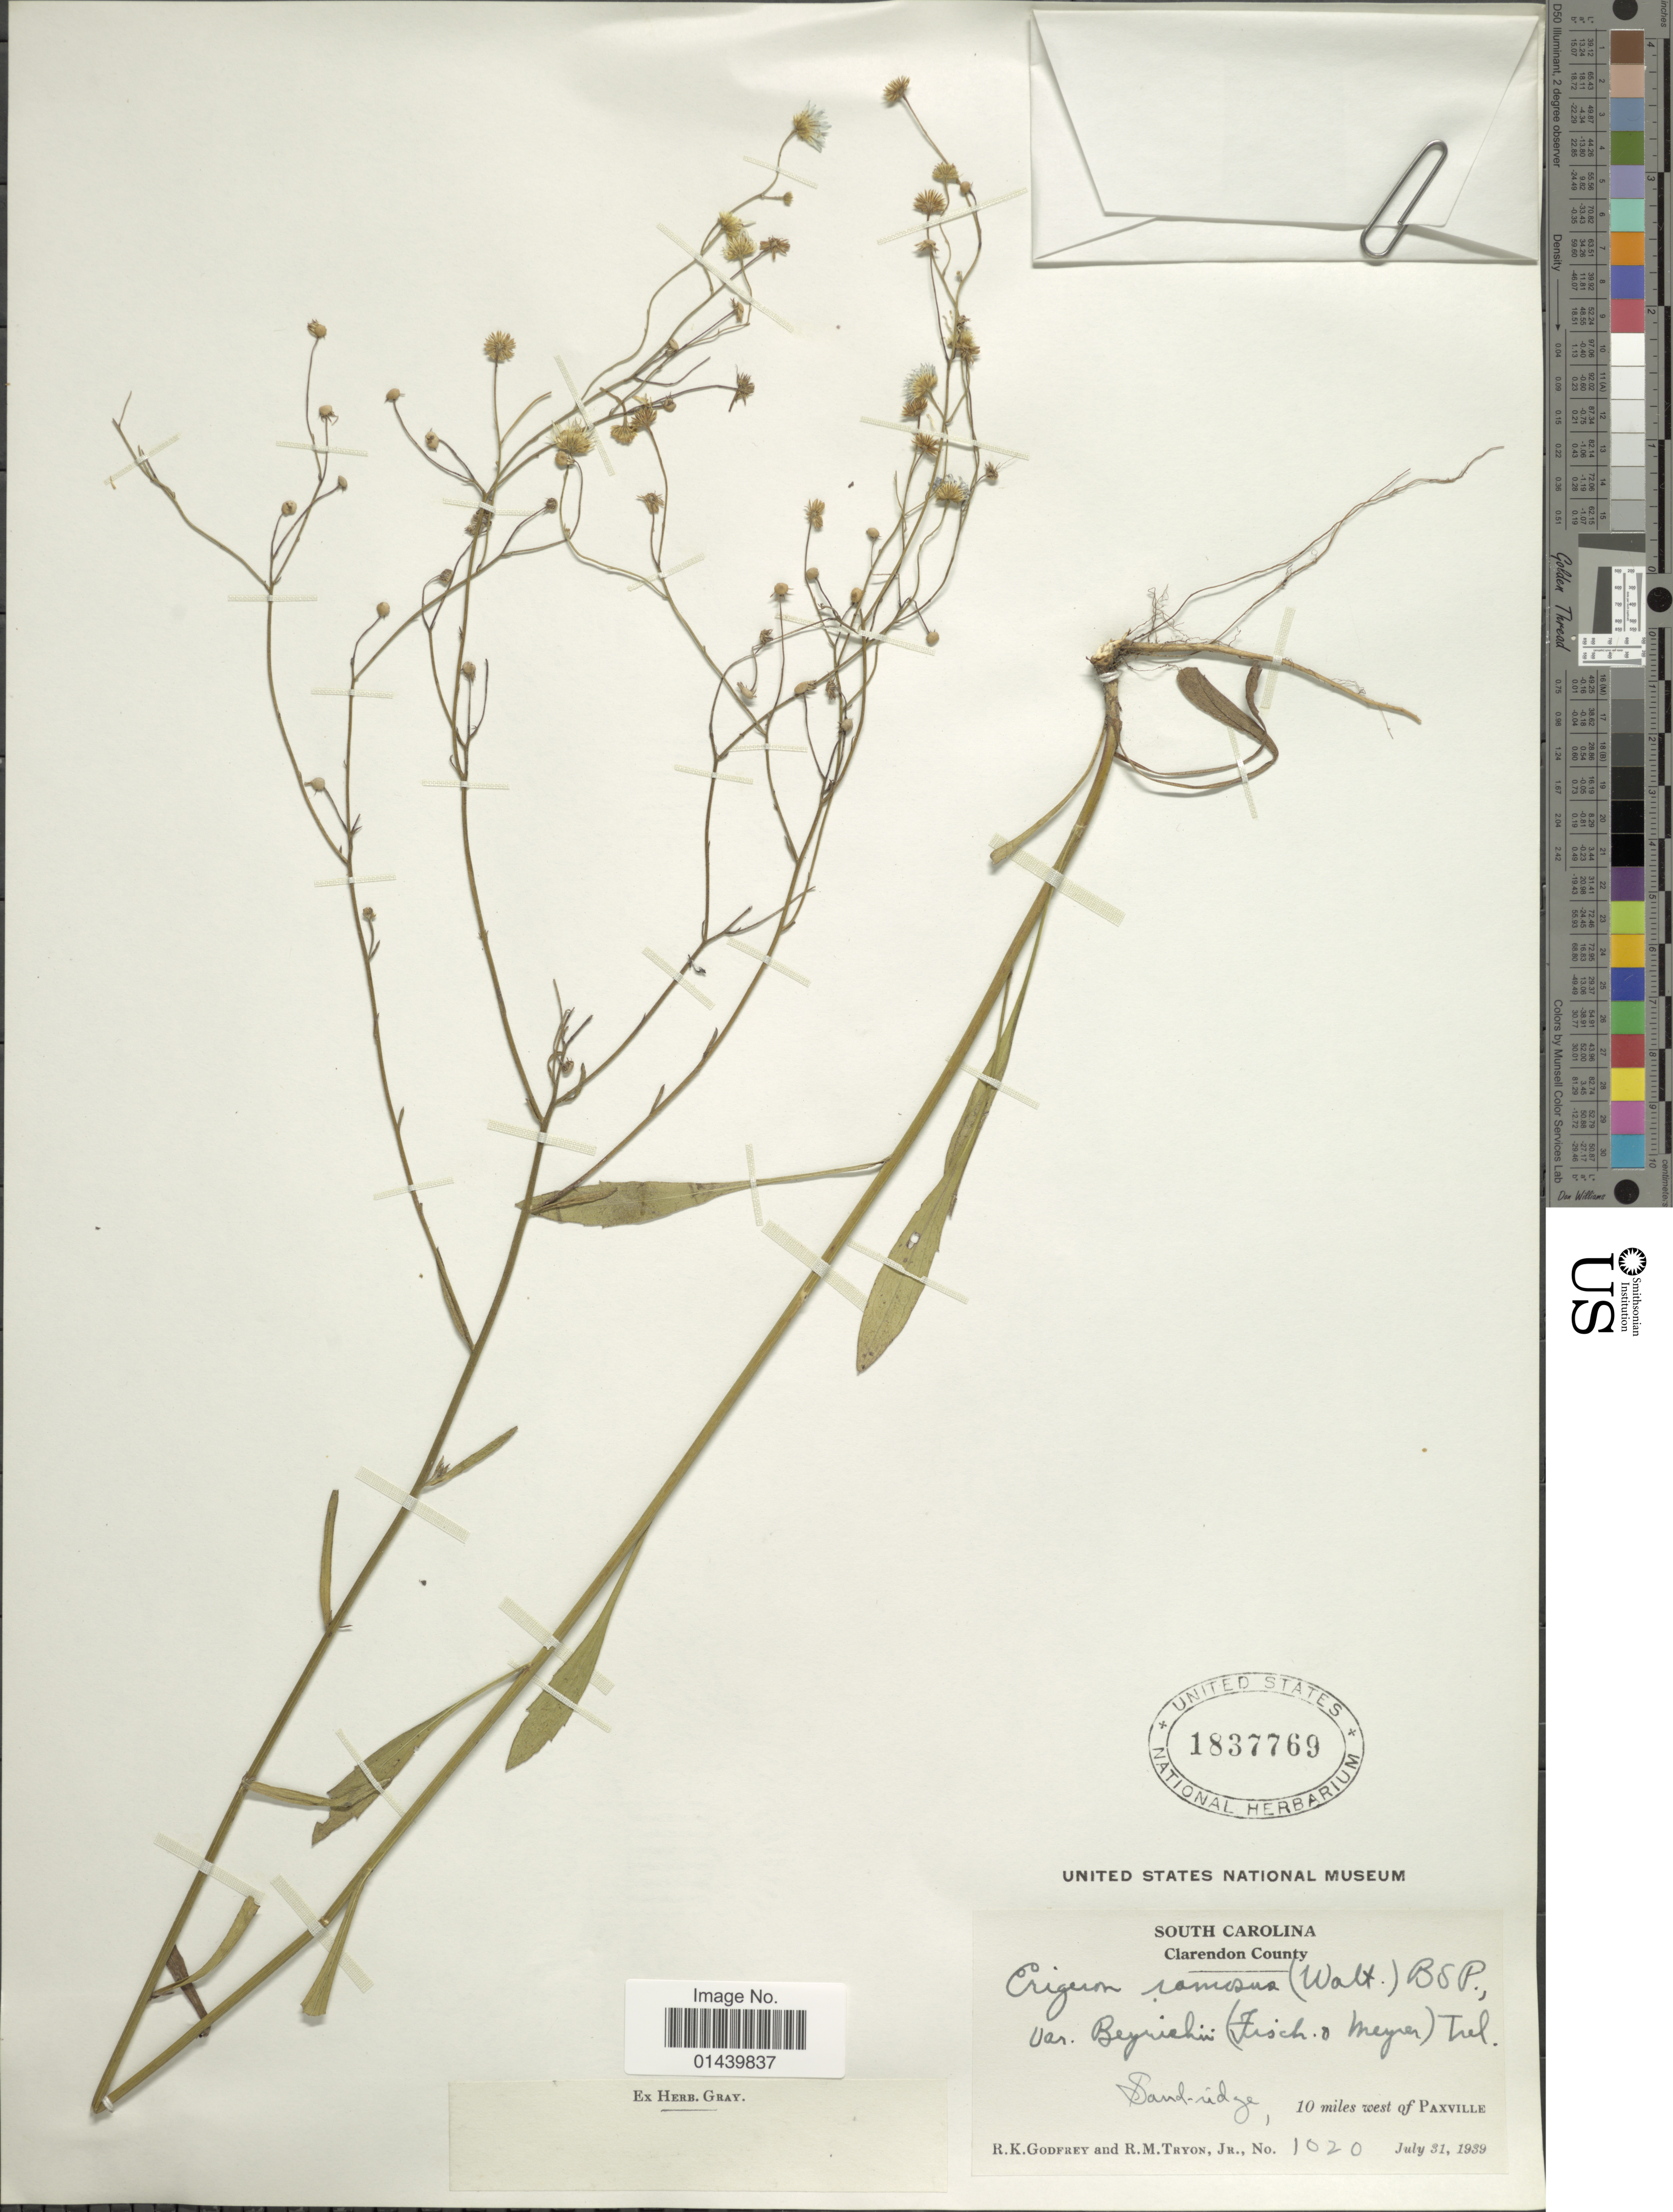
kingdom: Plantae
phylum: Tracheophyta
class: Magnoliopsida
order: Asterales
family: Asteraceae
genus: Erigeron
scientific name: Erigeron strigosus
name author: Muhl. ex Willd.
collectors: R. K. Godfrey & R. M. Tryon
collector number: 1020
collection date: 1939-07-31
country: United States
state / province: South Carolina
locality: Sand-ridge, 10 miles west of Paxville. Clarendon County.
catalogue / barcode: US 1837769